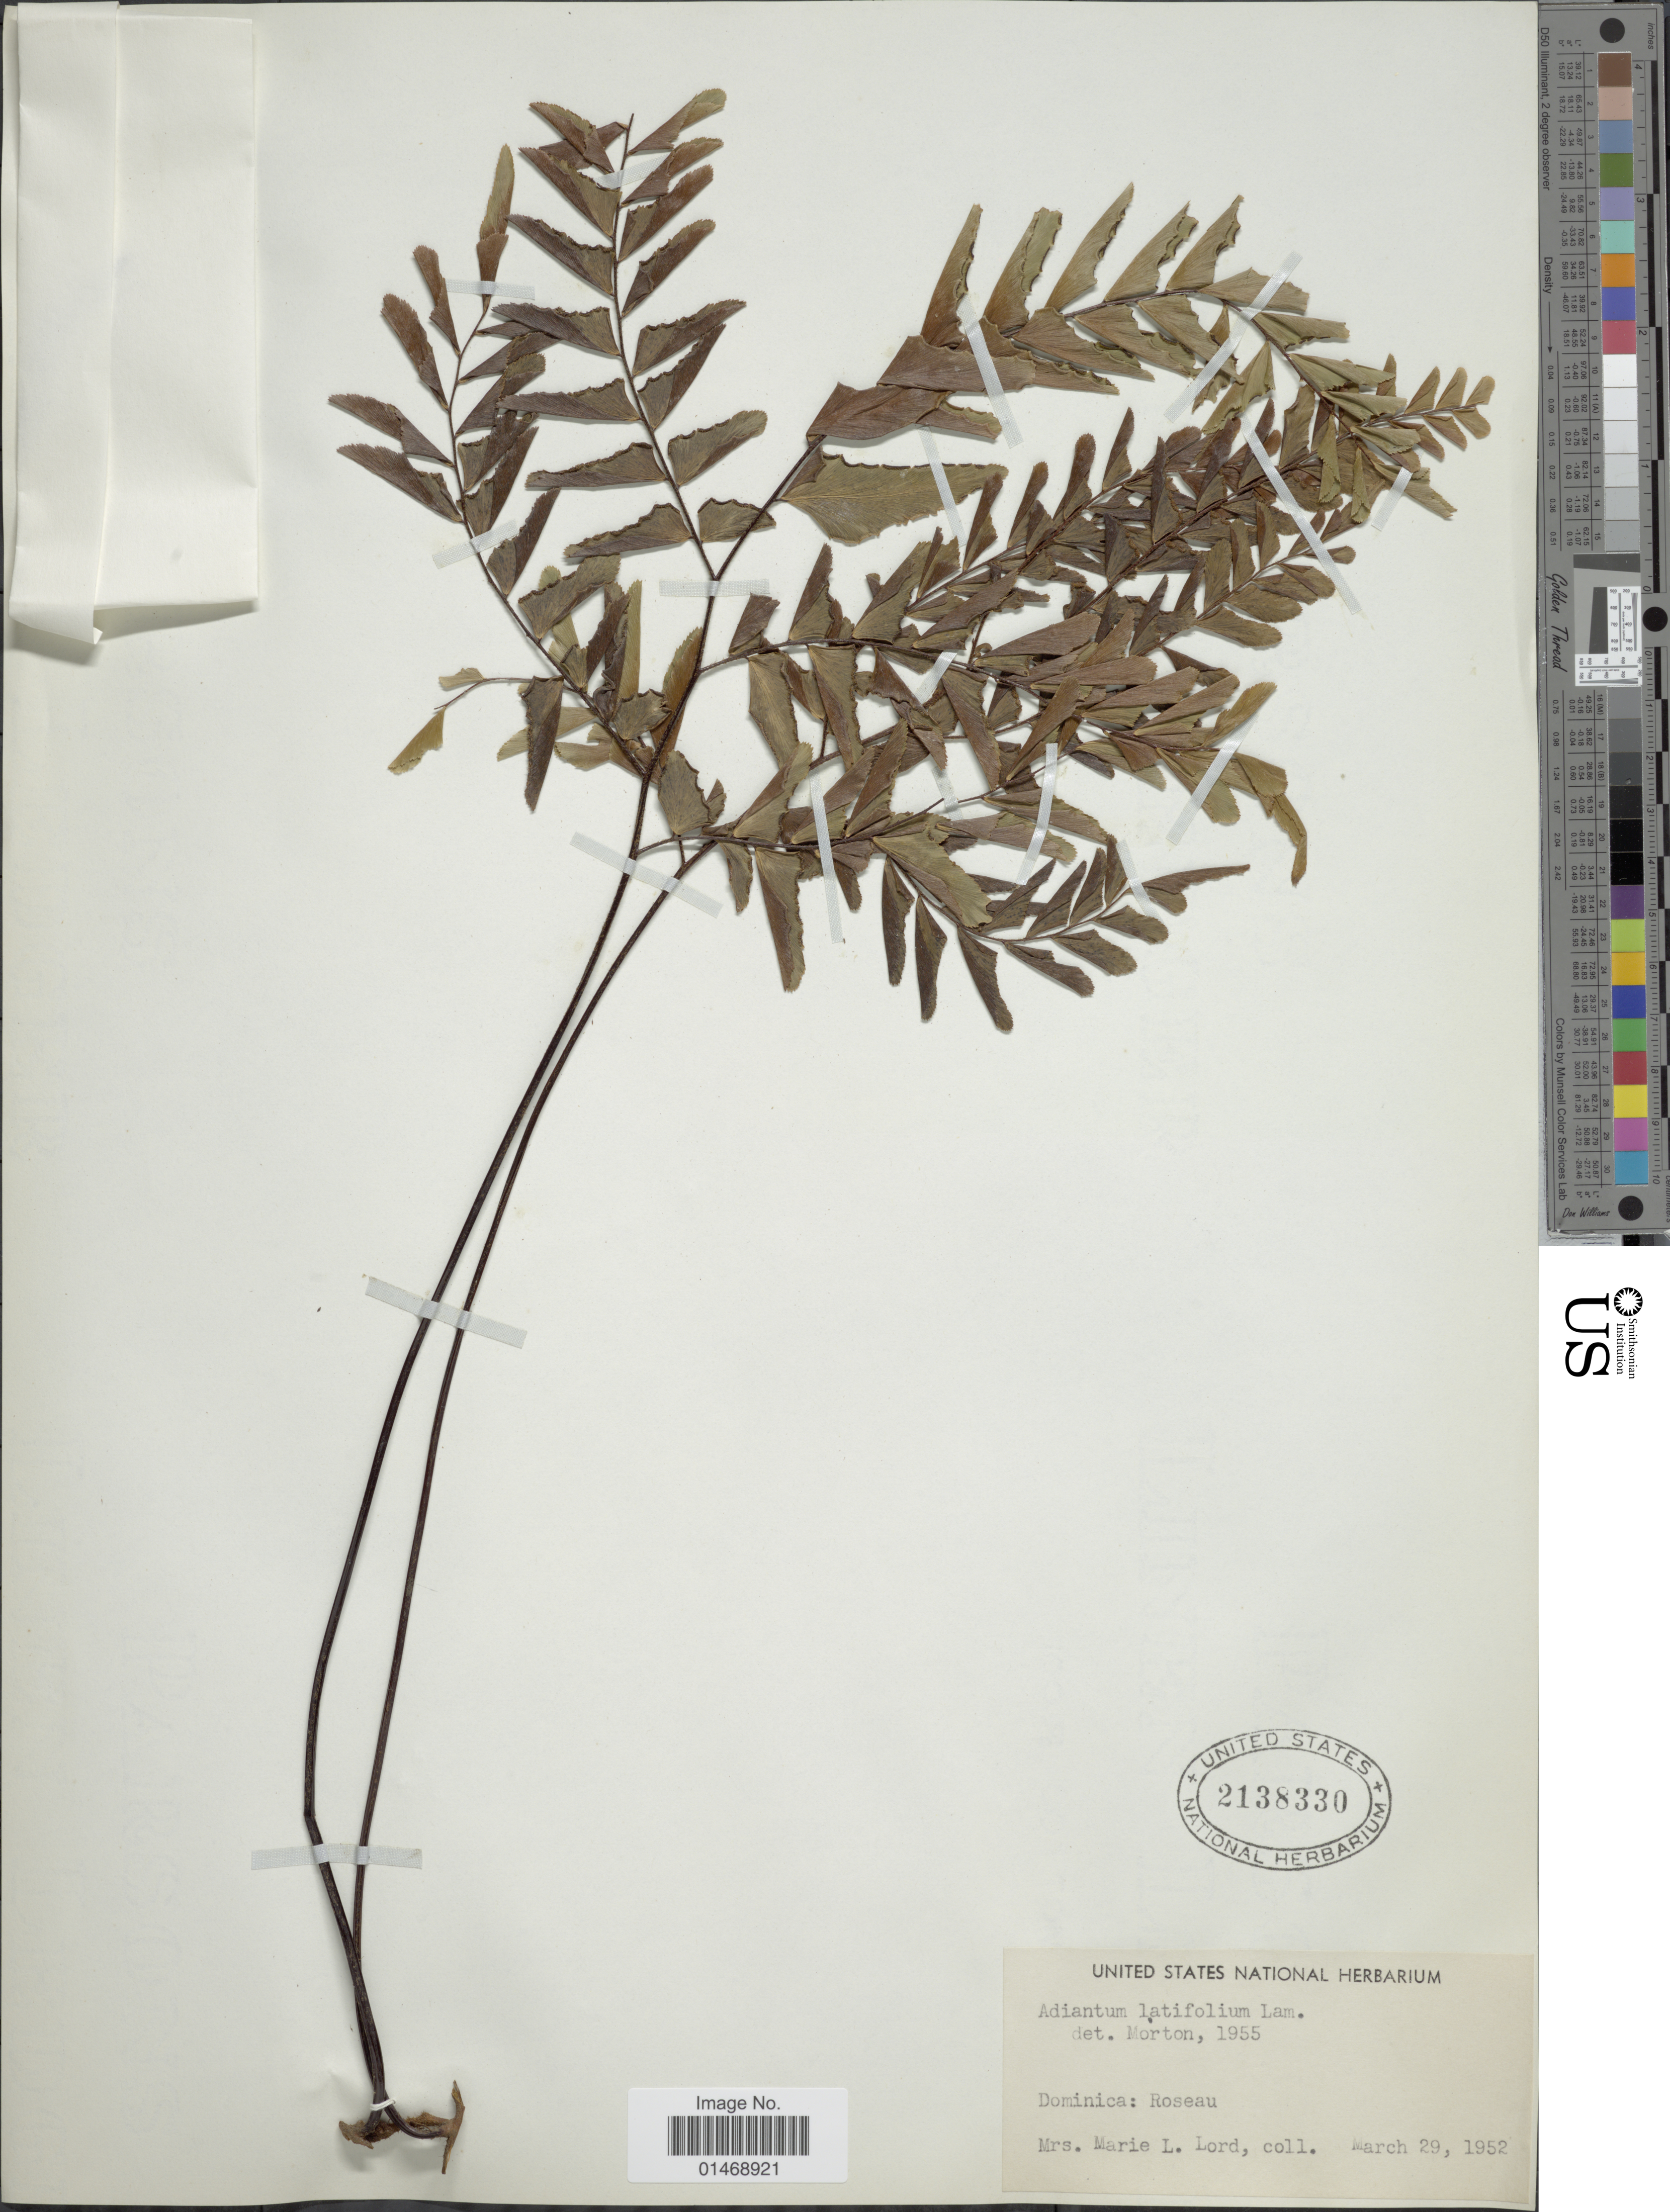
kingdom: Plantae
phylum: Tracheophyta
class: Polypodiopsida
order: Polypodiales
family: Pteridaceae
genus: Adiantum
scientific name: Adiantum latifolium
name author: Lam.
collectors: M. Lord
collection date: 1952-03-29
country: Dominica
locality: Rouseau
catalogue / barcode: US 2138330